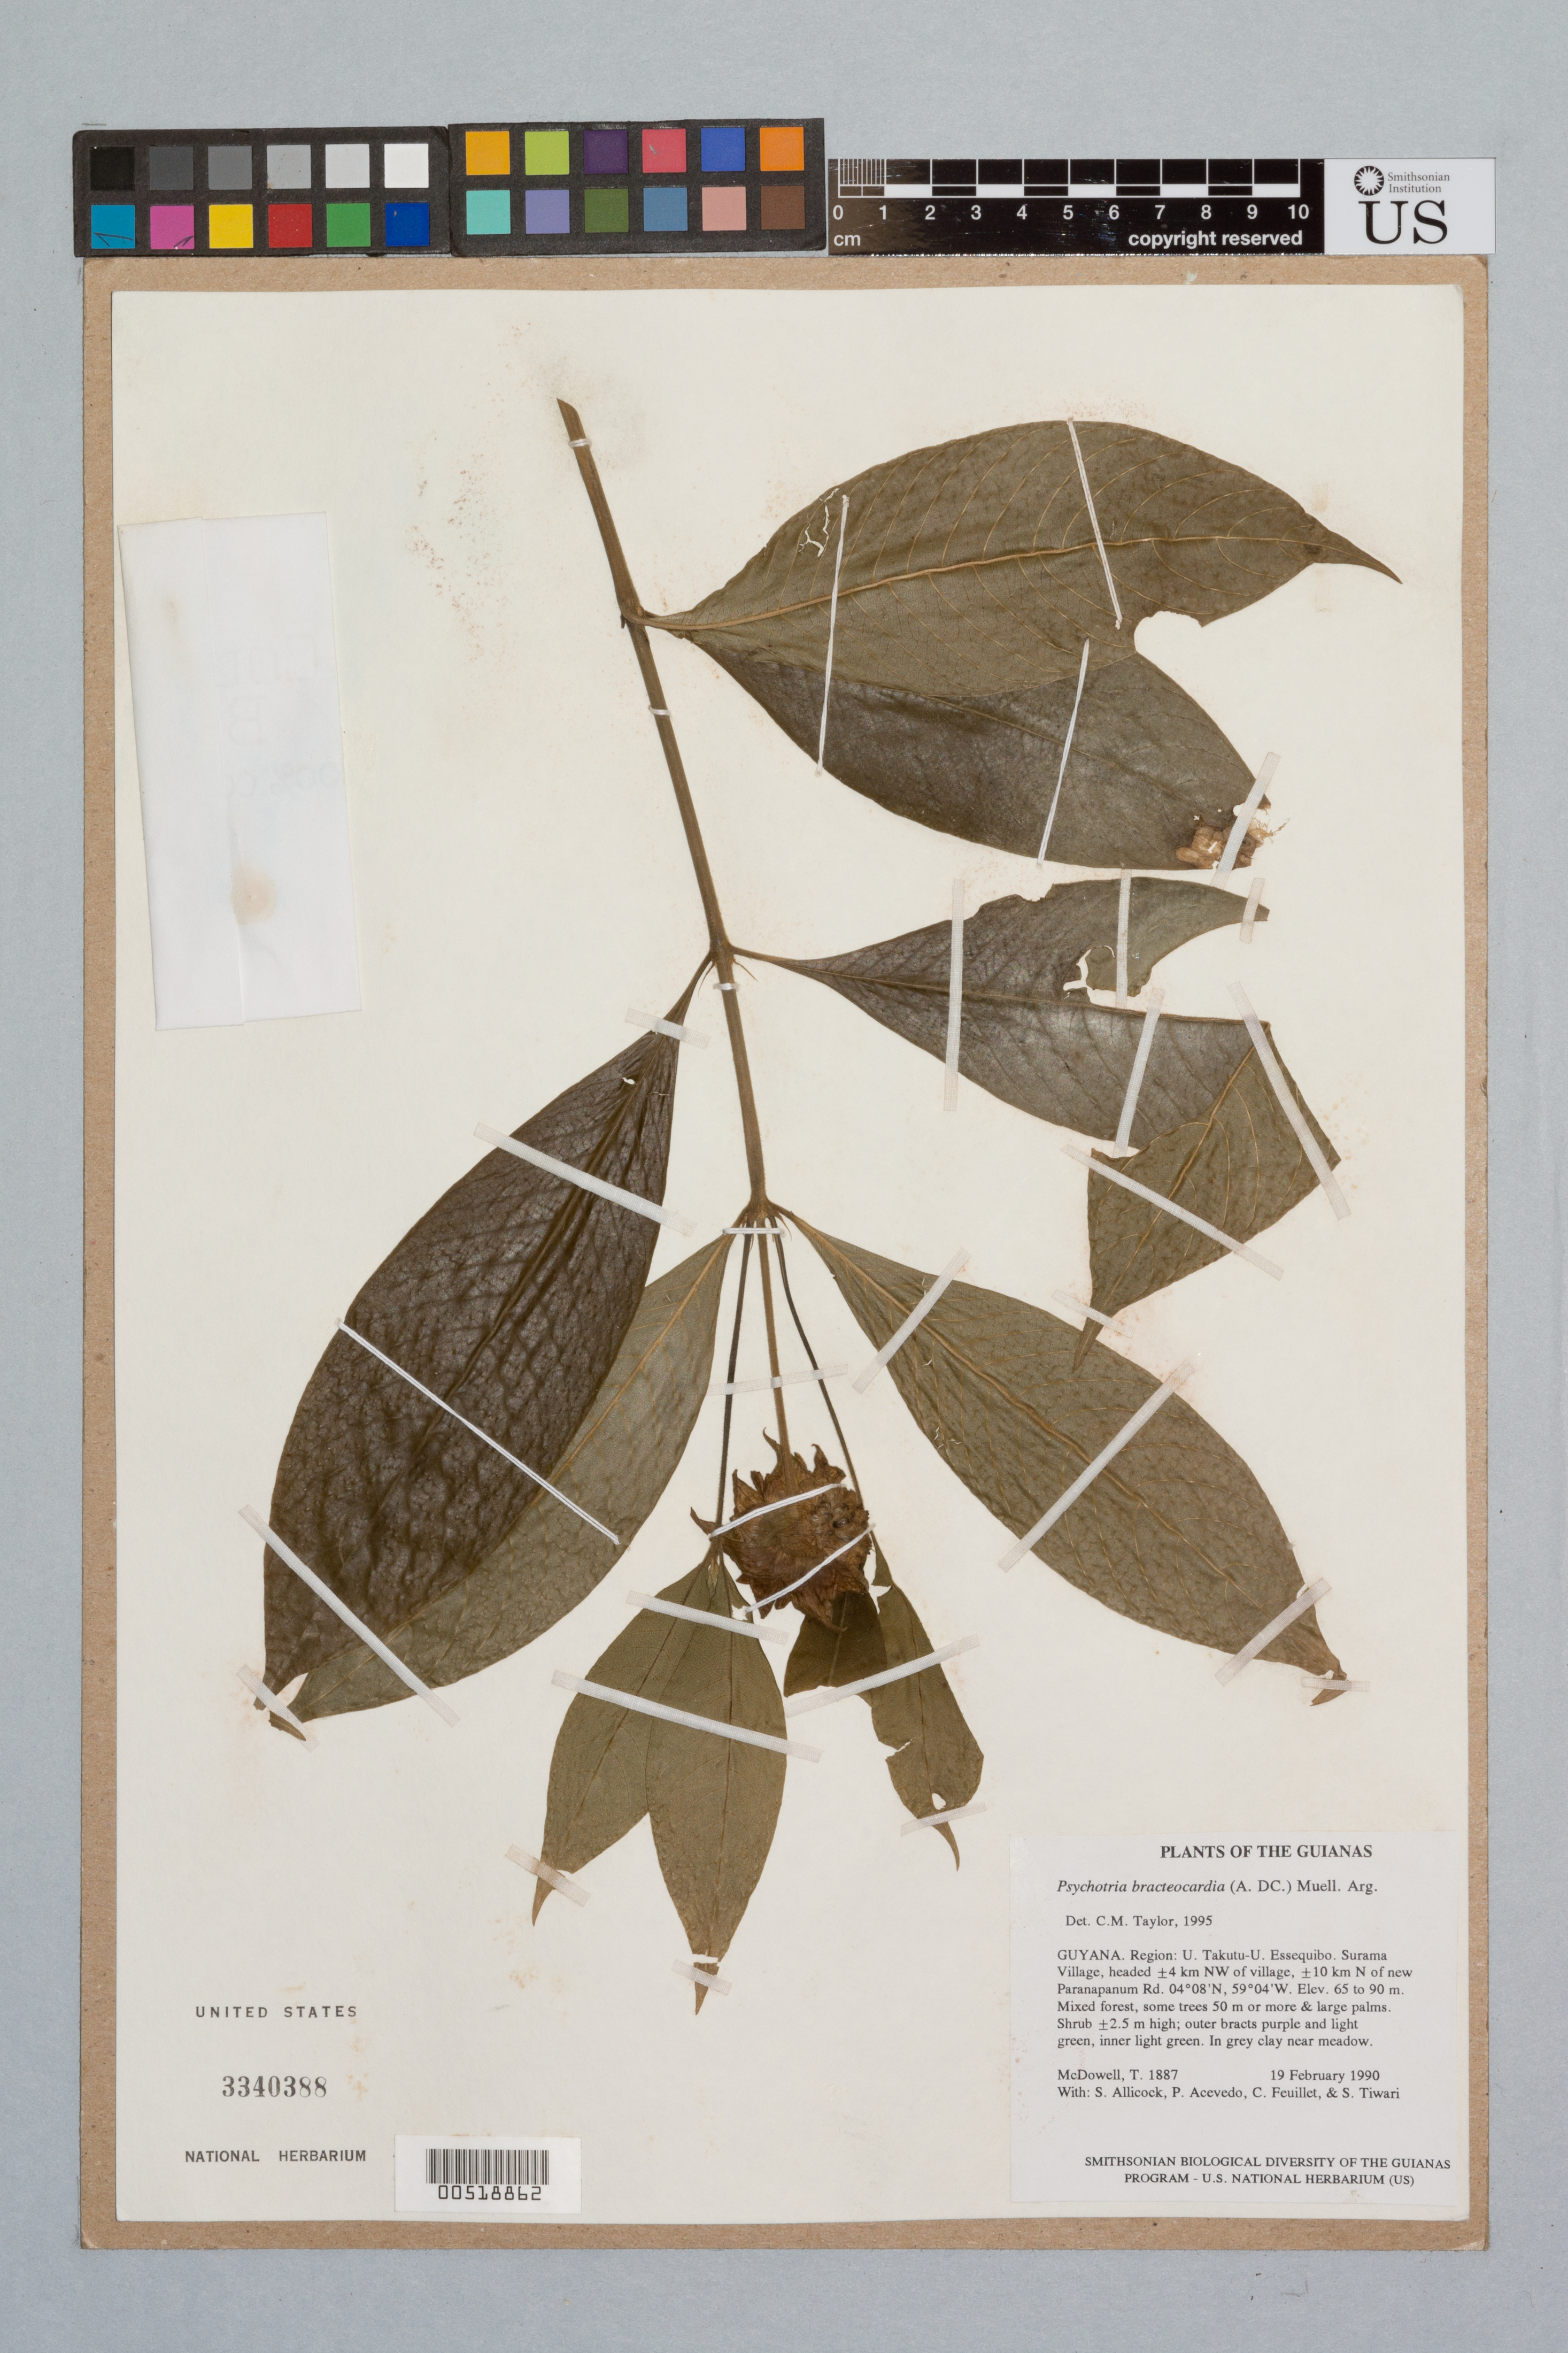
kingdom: Plantae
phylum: Tracheophyta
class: Magnoliopsida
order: Gentianales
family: Rubiaceae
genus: Palicourea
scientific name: Palicourea bracteocardia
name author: (DC.) Delprete & J.H. Kirkbr.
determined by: Kirkbride, J. H., Jr.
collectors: T. McDowell, S. Allicock, P. Acevedo-Rodr., C. Feuillet & S. Tiwari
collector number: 1887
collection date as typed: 19 February 1990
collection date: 1990-02-19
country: Guyana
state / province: U. Takutu-U. Essequibo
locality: ±4 km NW of Surama Village, ±10 km N of new Paranapanema Road, along western trail to Buro-Buro River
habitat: Mixed forest, some trees 50 m or more & large palms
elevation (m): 65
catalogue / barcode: US 3340388